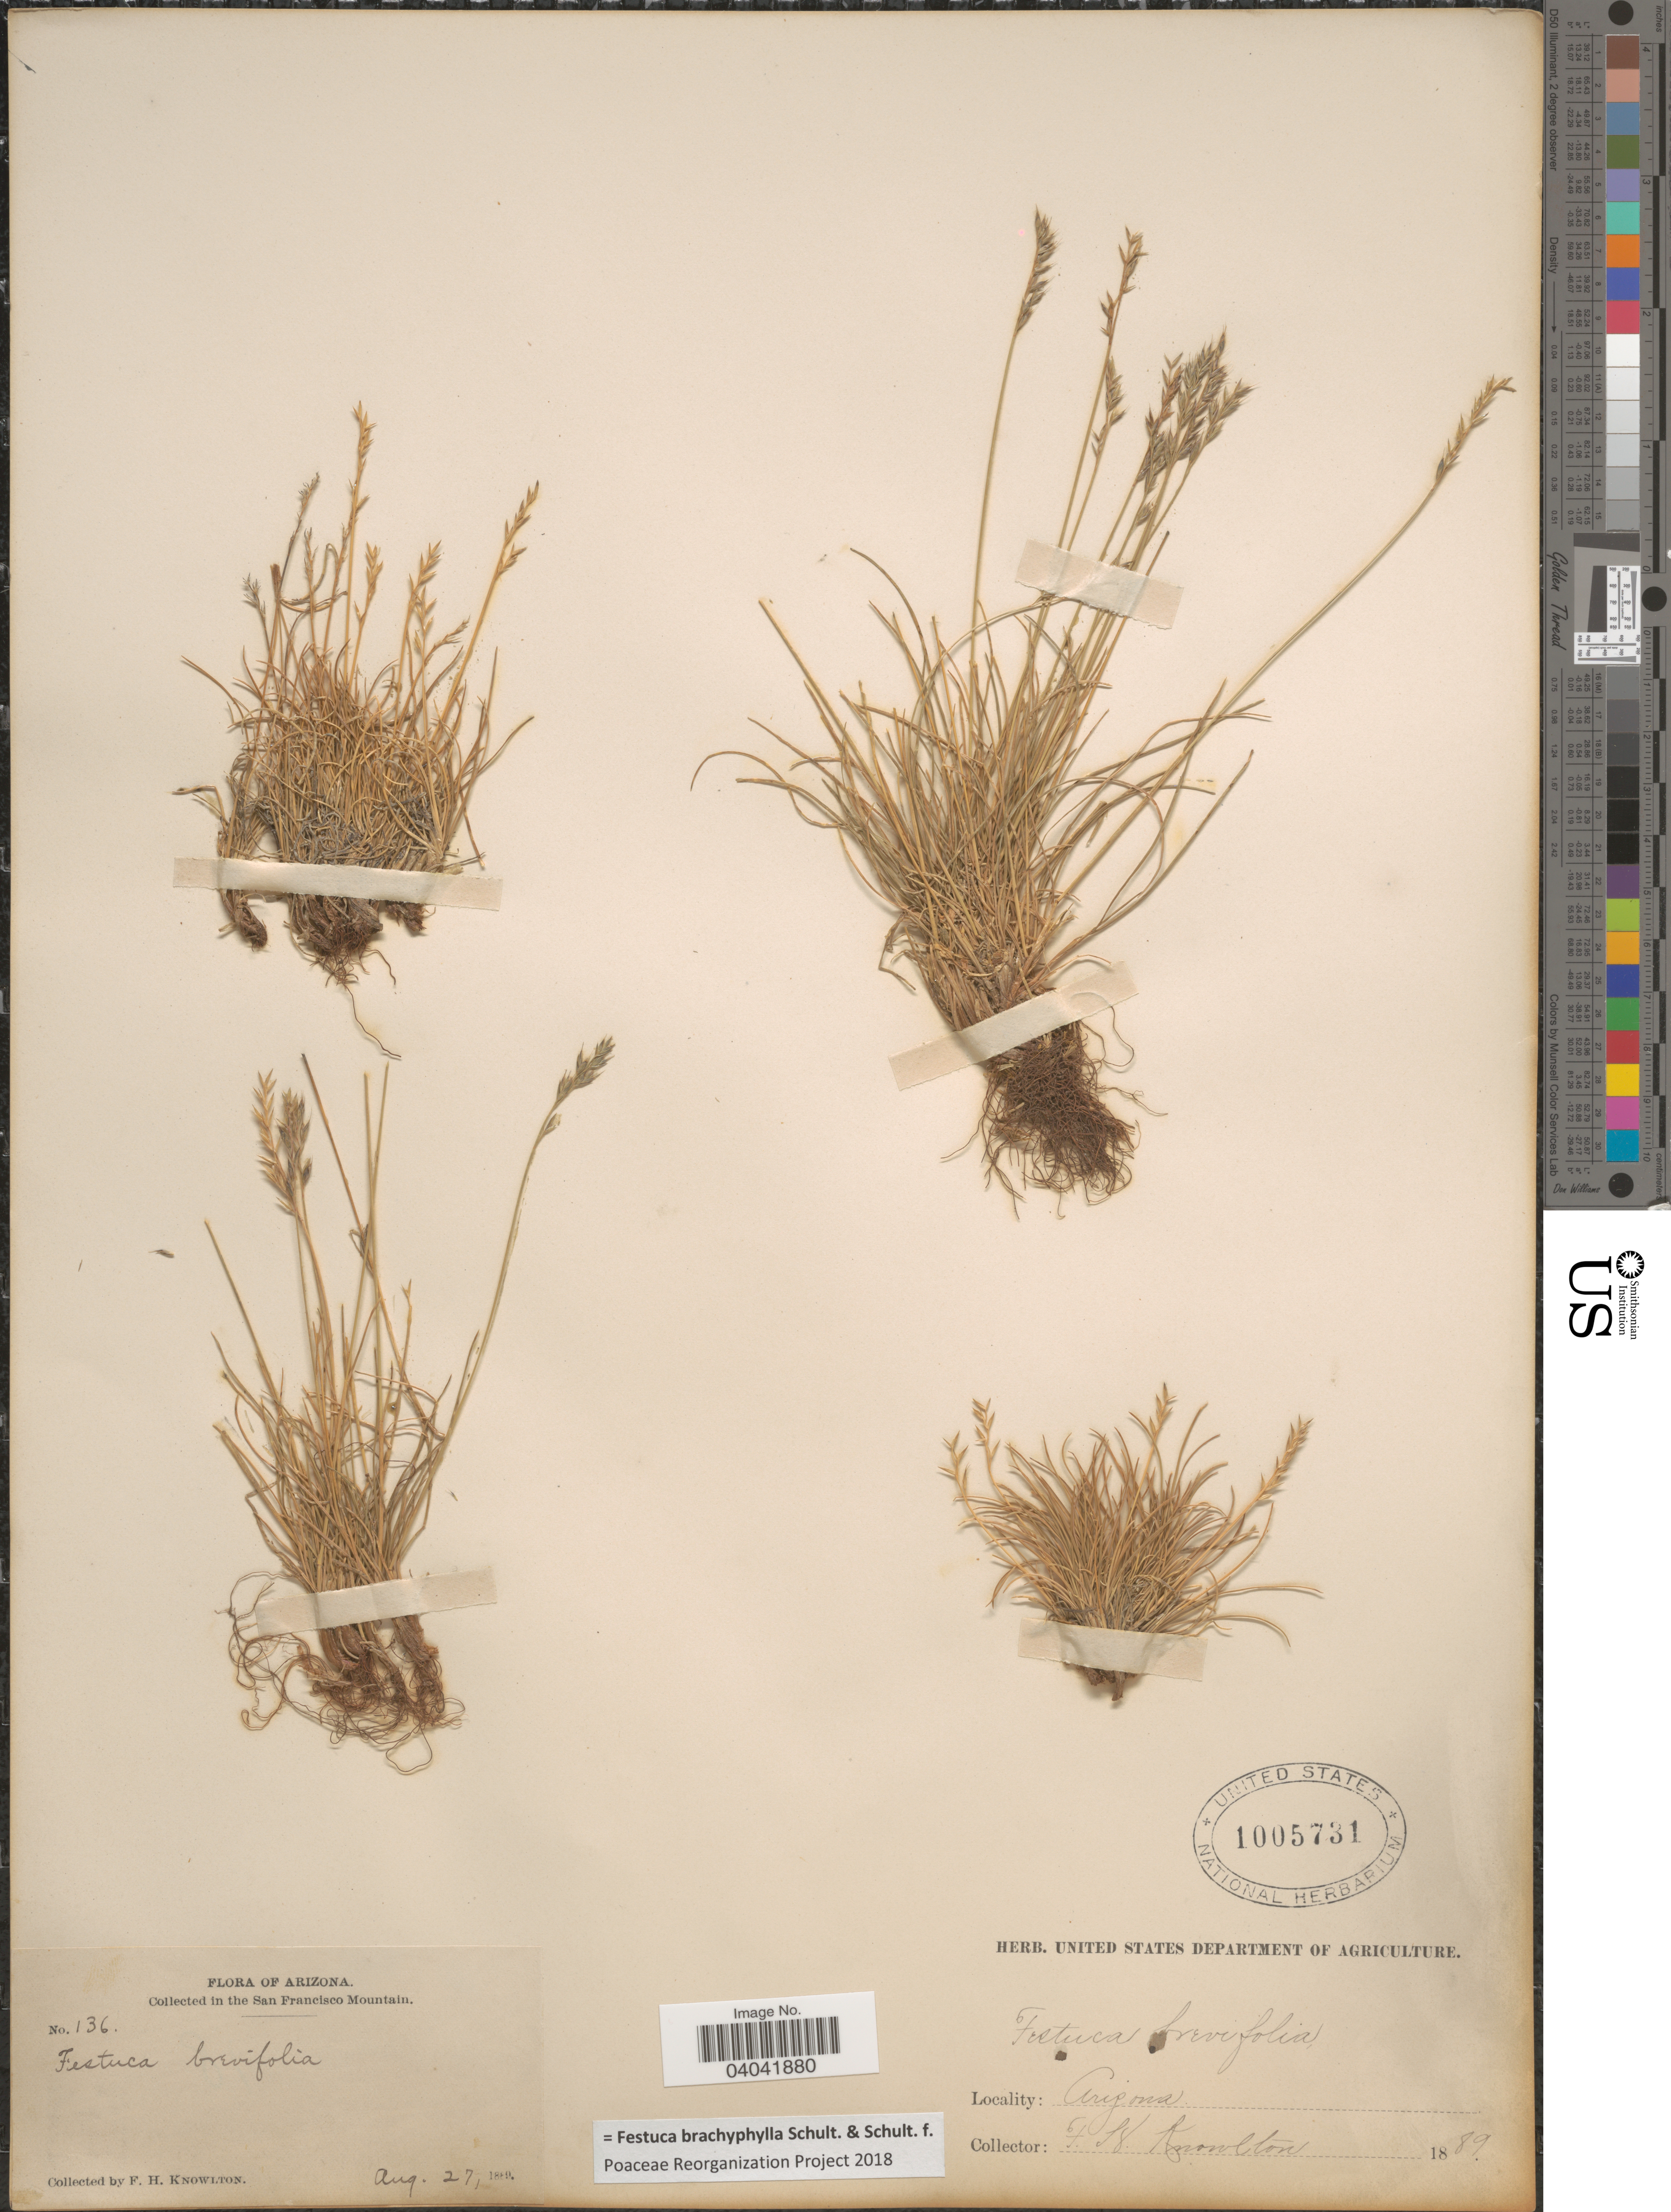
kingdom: Plantae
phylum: Tracheophyta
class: Liliopsida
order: Poales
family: Poaceae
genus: Festuca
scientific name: Festuca brachyphylla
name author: Schult. & Schult. f.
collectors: F. H. Knowlton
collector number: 136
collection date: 1889-08-27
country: United States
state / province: Arizona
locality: In the San Francisco Mountain.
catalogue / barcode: US 1005731